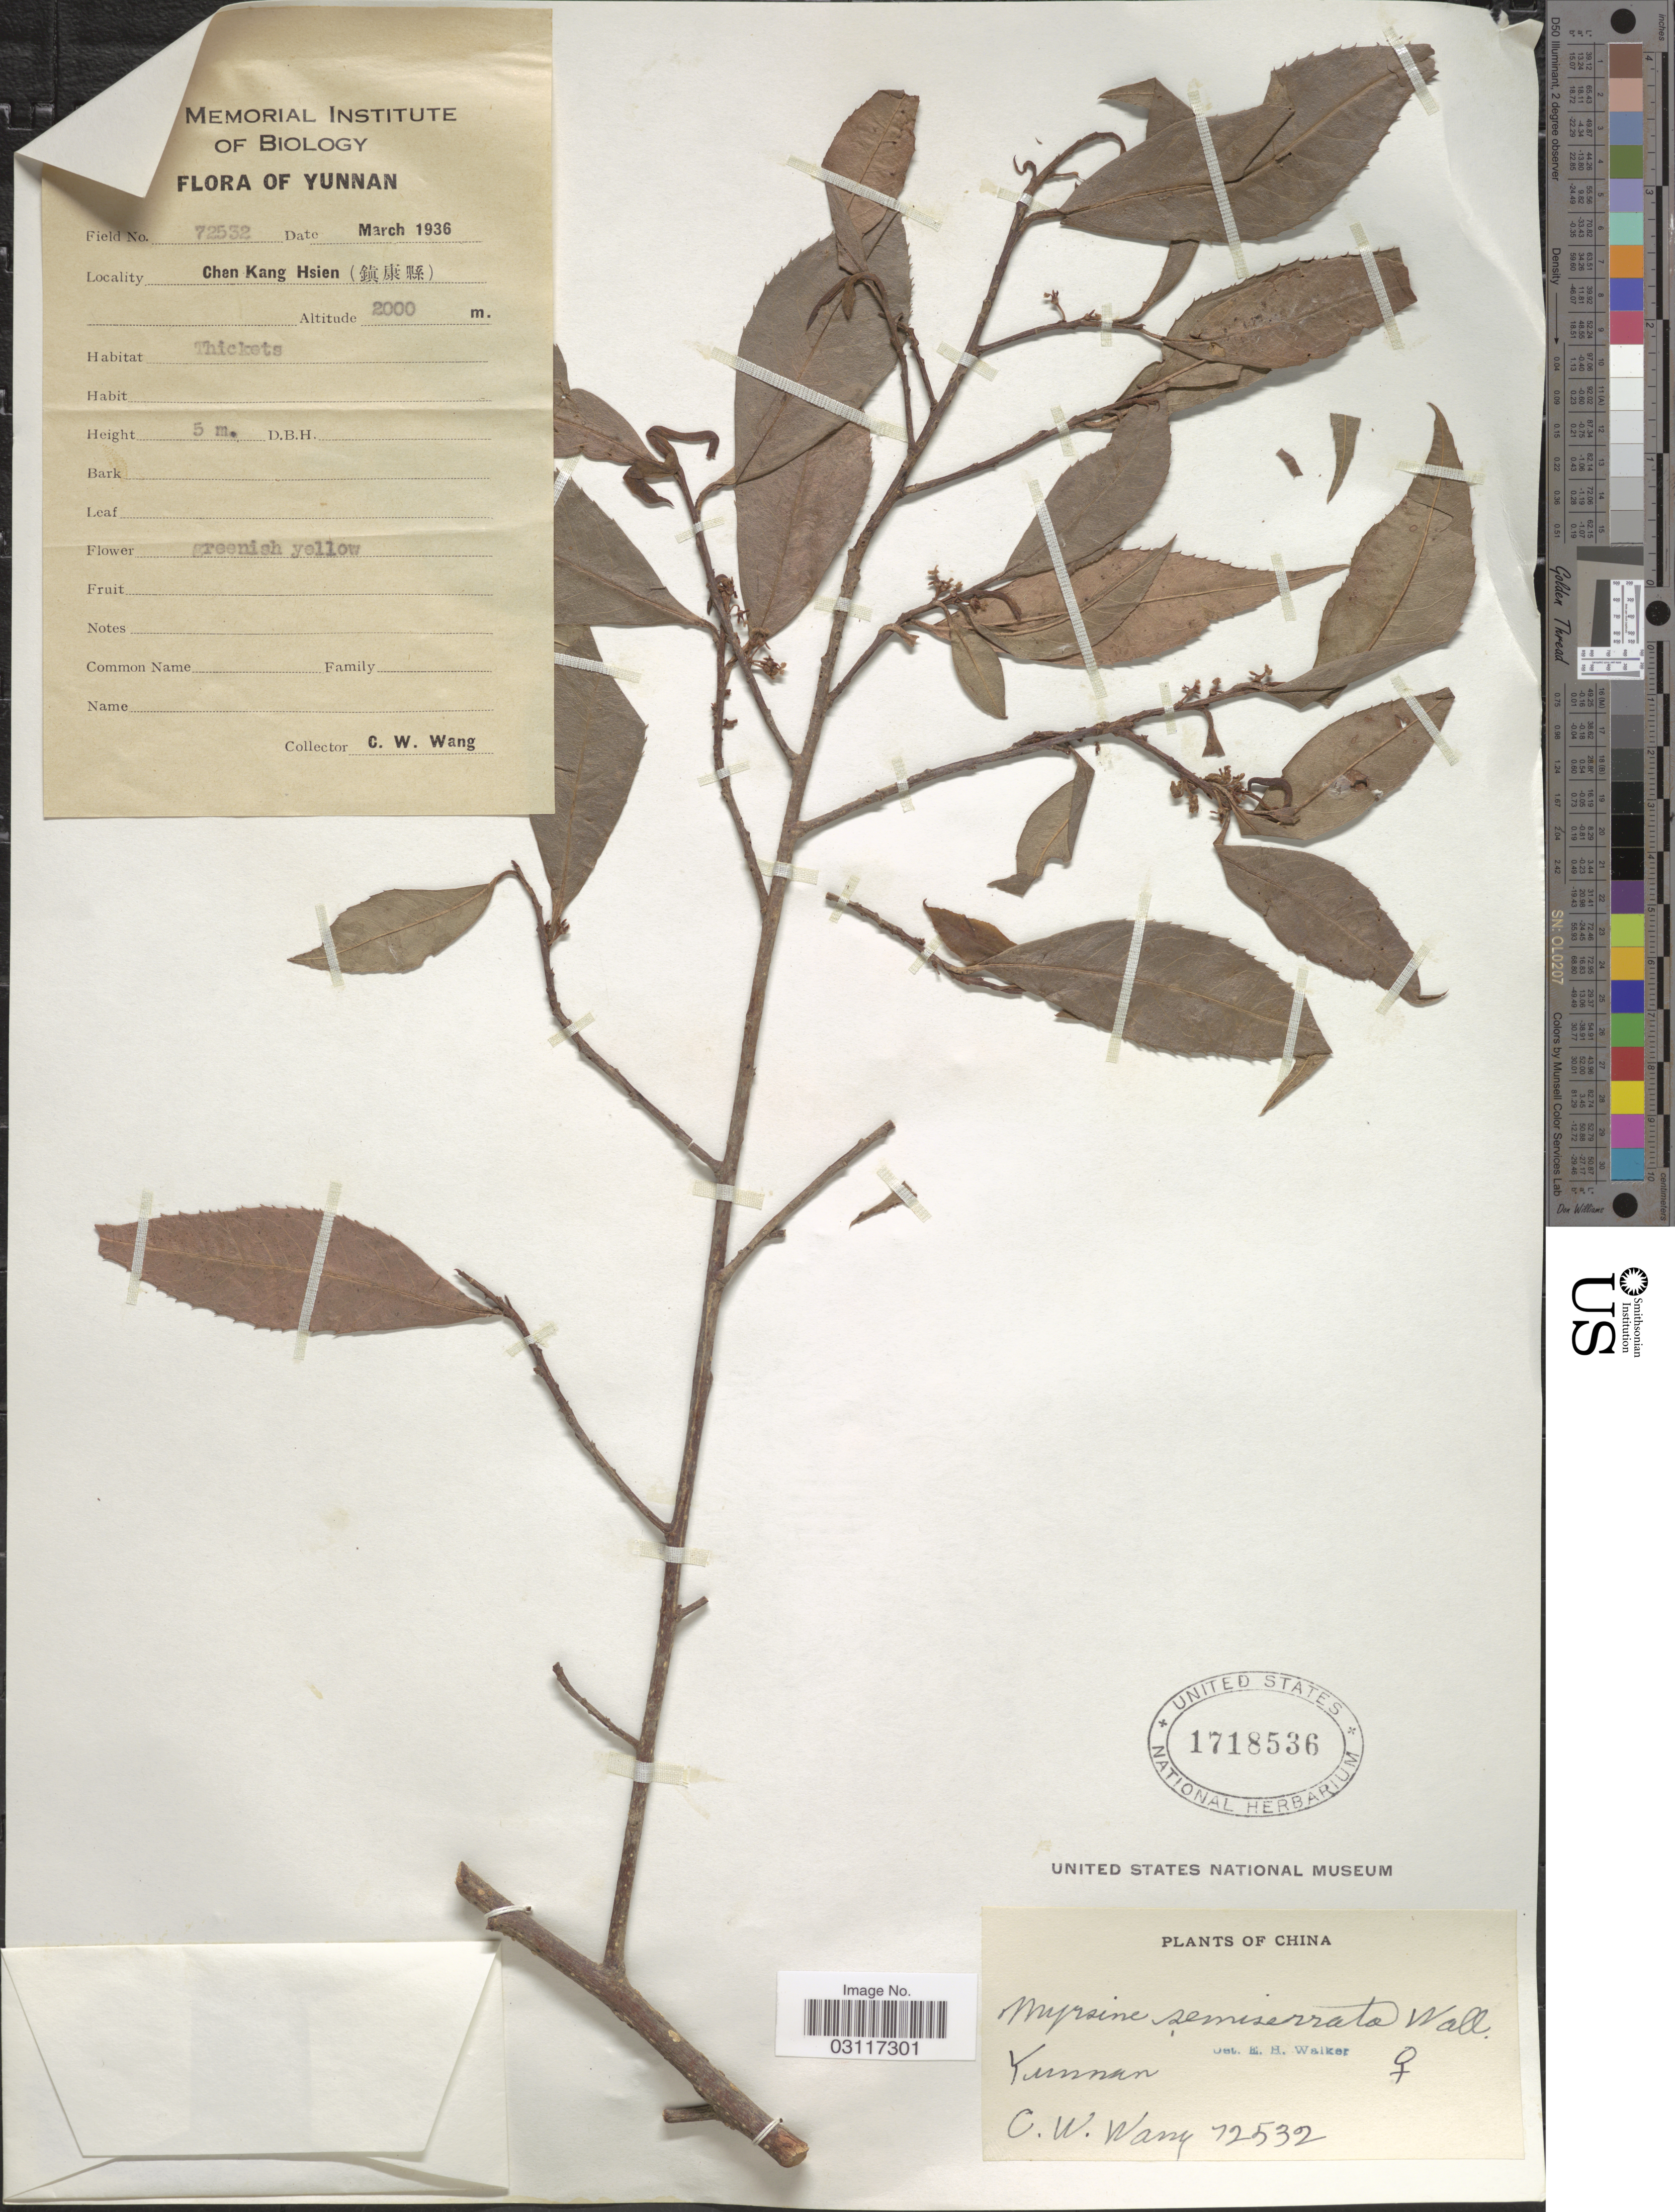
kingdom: Plantae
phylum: Tracheophyta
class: Magnoliopsida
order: Ericales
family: Primulaceae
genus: Myrsine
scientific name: Myrsine semiserrata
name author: Wall.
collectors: C. W. Wang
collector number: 72532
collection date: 1936-03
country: China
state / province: Yunnan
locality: Chen Kang Hsien.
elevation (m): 2000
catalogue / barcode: US 1718536